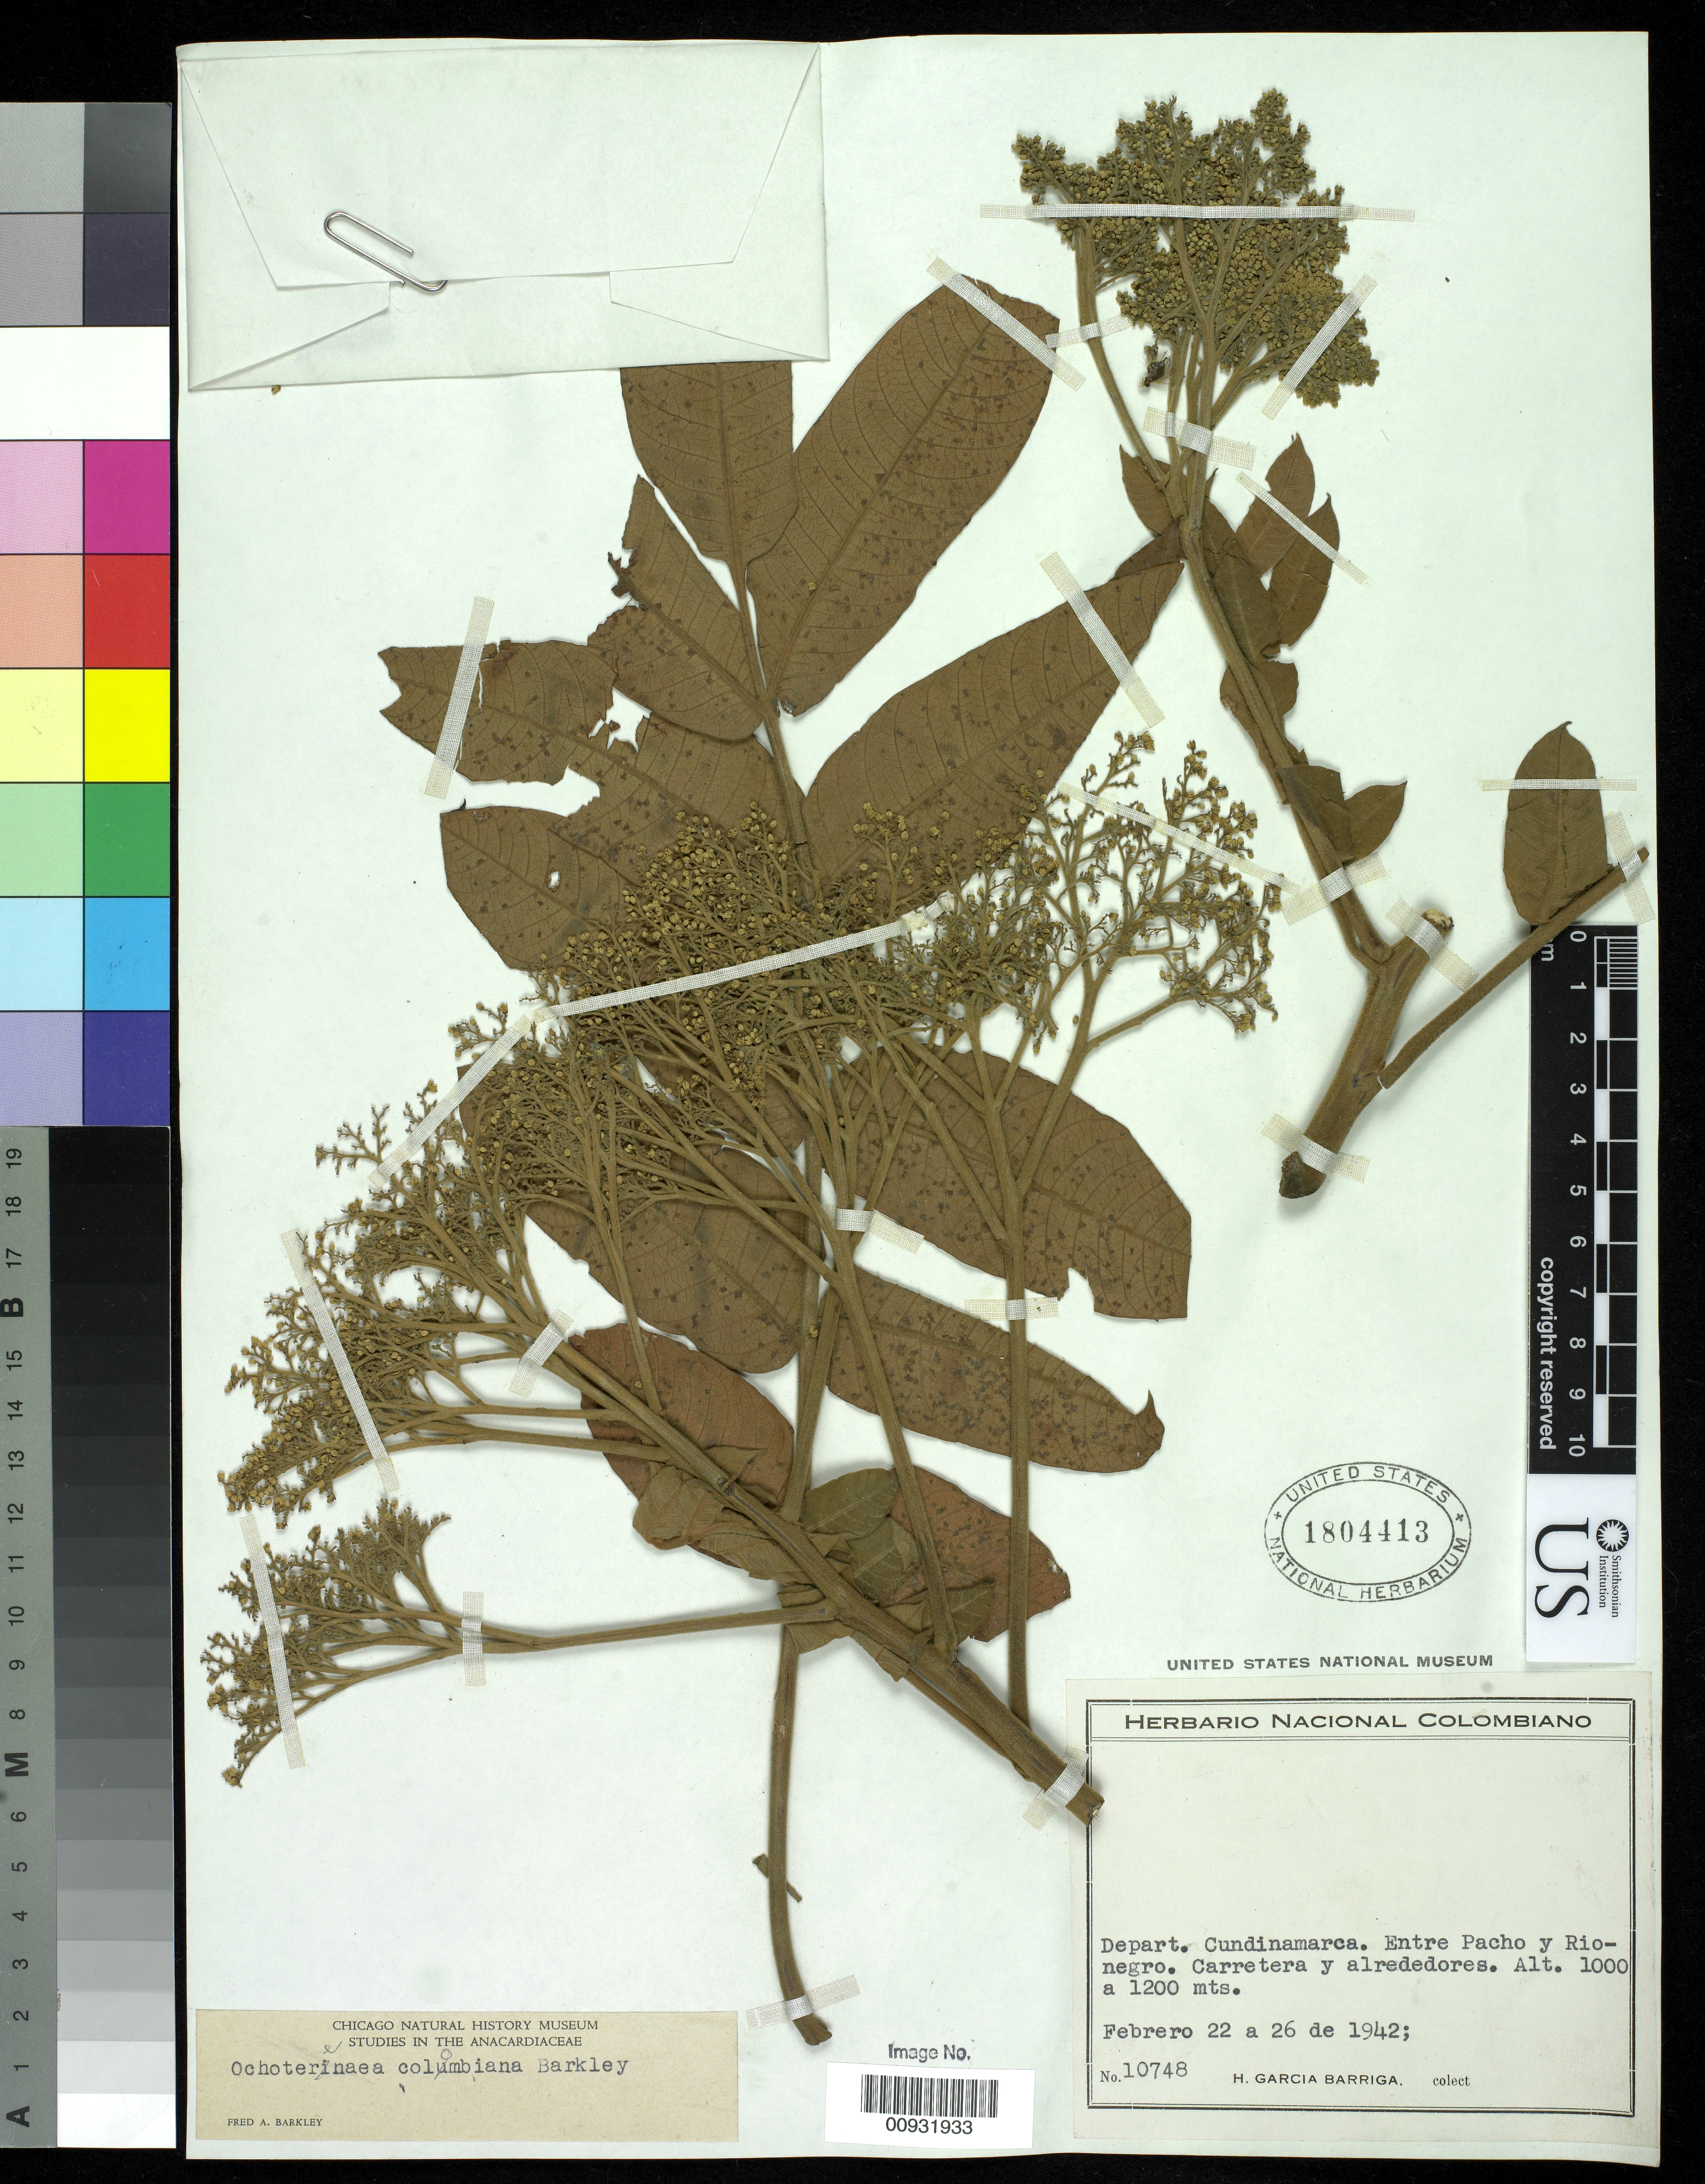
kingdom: Plantae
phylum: Tracheophyta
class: Magnoliopsida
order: Sapindales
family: Anacardiaceae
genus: Ochoterenaea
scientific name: Ochoterenaea colombiana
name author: F.A. Barkley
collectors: H. García Barriga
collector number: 10748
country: Colombia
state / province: Cundinamarca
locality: Between Pacho and Rio Negro and Carretera and Alrededores.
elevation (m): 1000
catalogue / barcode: US 1804413